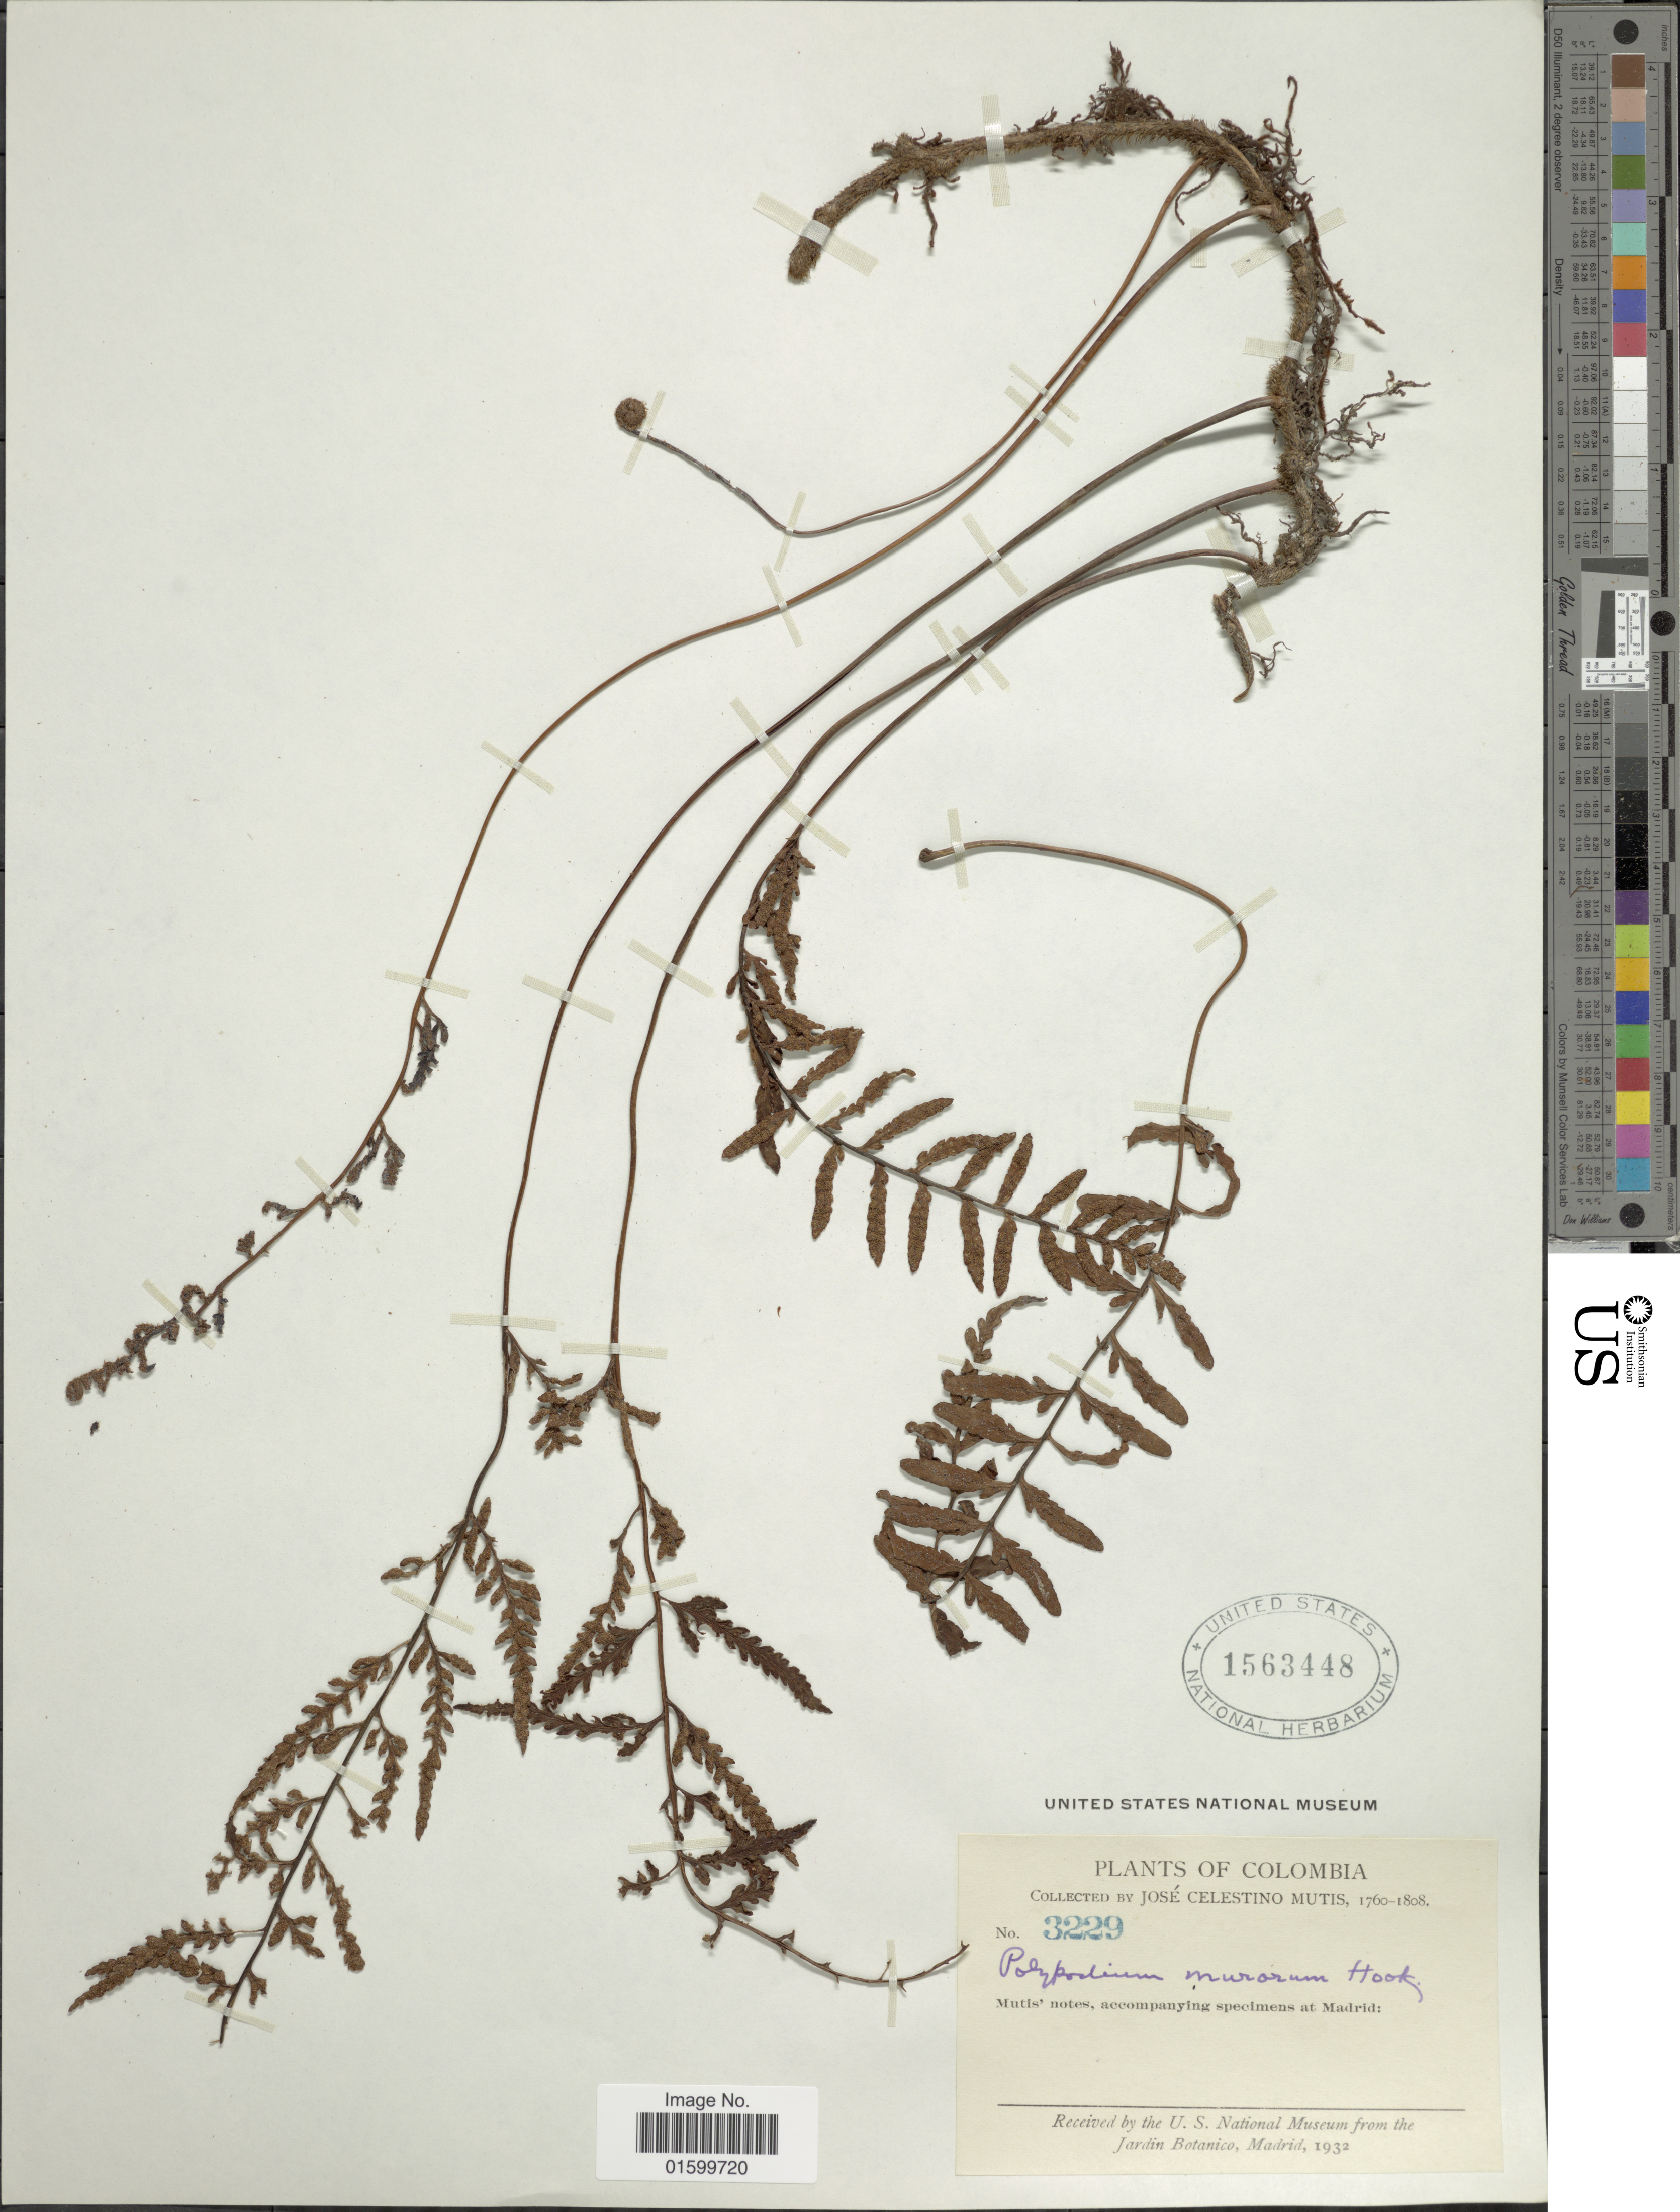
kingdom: Plantae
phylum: Tracheophyta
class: Polypodiopsida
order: Polypodiales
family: Polypodiaceae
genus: Pleopeltis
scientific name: Pleopeltis murorum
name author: (Hook.) A.R. Sm. & Tejero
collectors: J. C. B. Mutis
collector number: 3229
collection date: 1760/1808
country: Colombia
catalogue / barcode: US 1563448